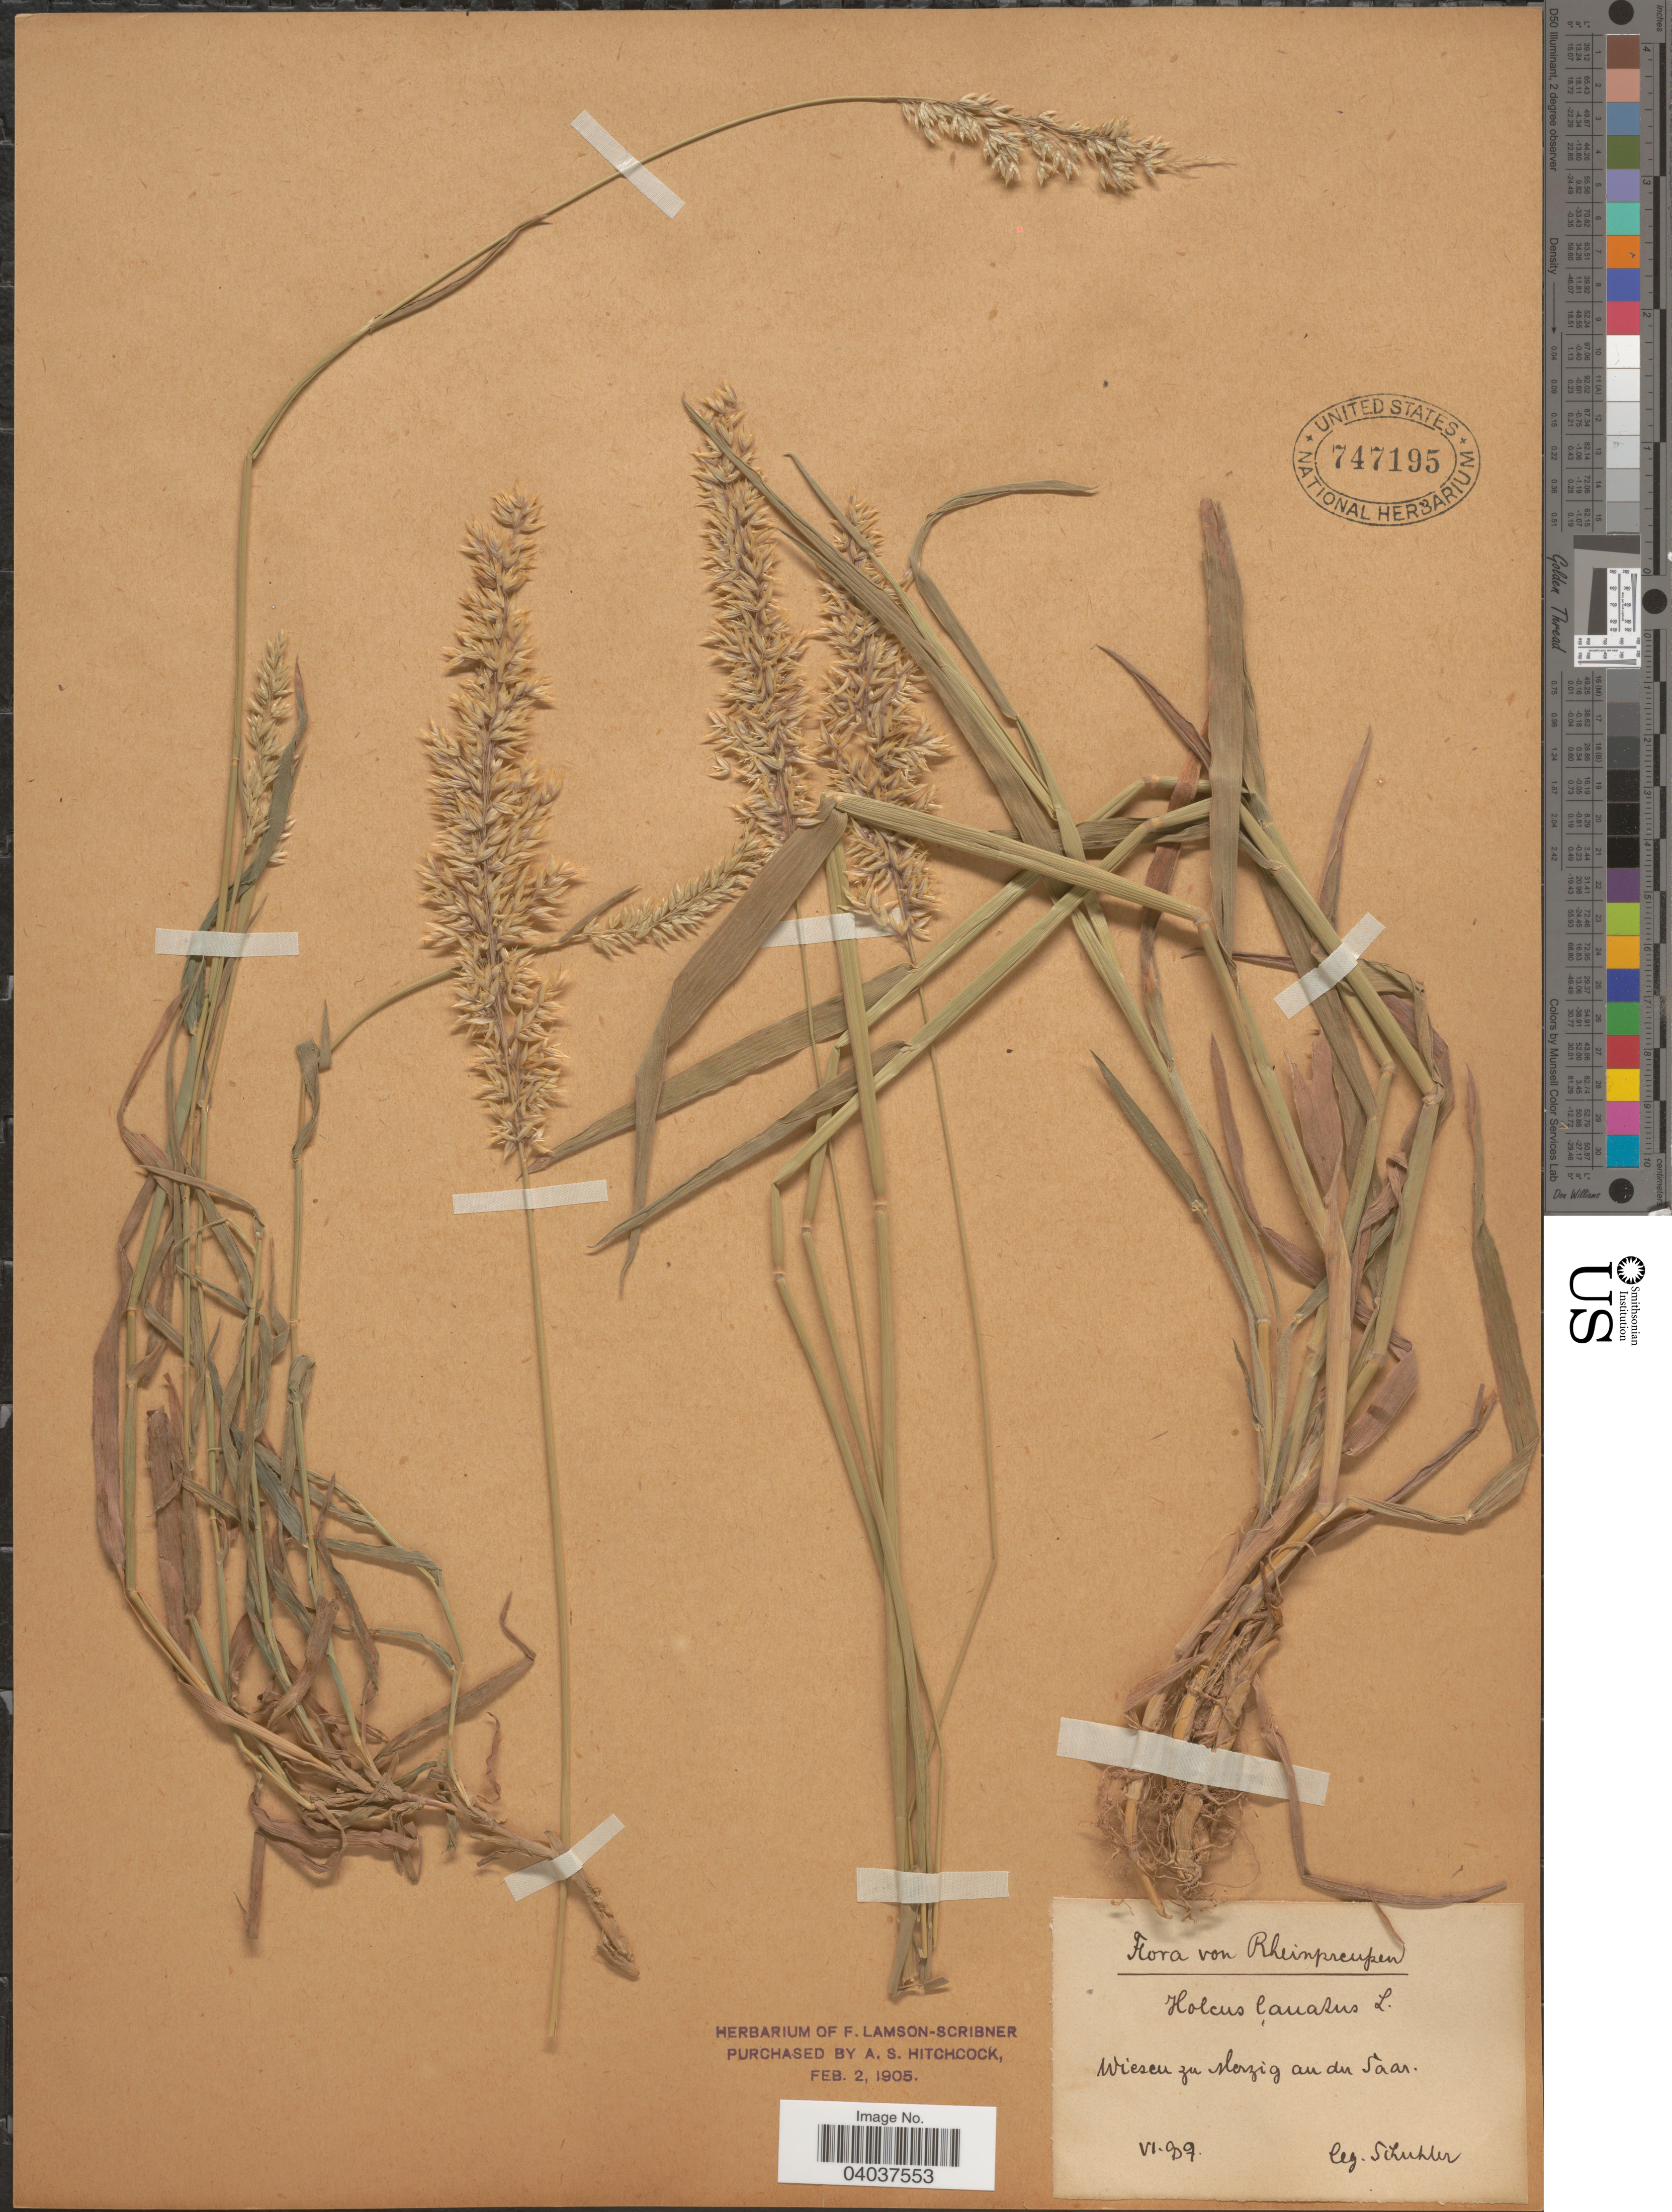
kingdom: Plantae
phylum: Tracheophyta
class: Liliopsida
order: Poales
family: Poaceae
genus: Holcus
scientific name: Holcus lanatus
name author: L.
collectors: Schuhler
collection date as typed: Transcribed d/m/y: /6/97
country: Germany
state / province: Saarland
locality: Rheinpreussen. Wiesen zu slerzig au du Saar.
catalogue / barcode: US 747195